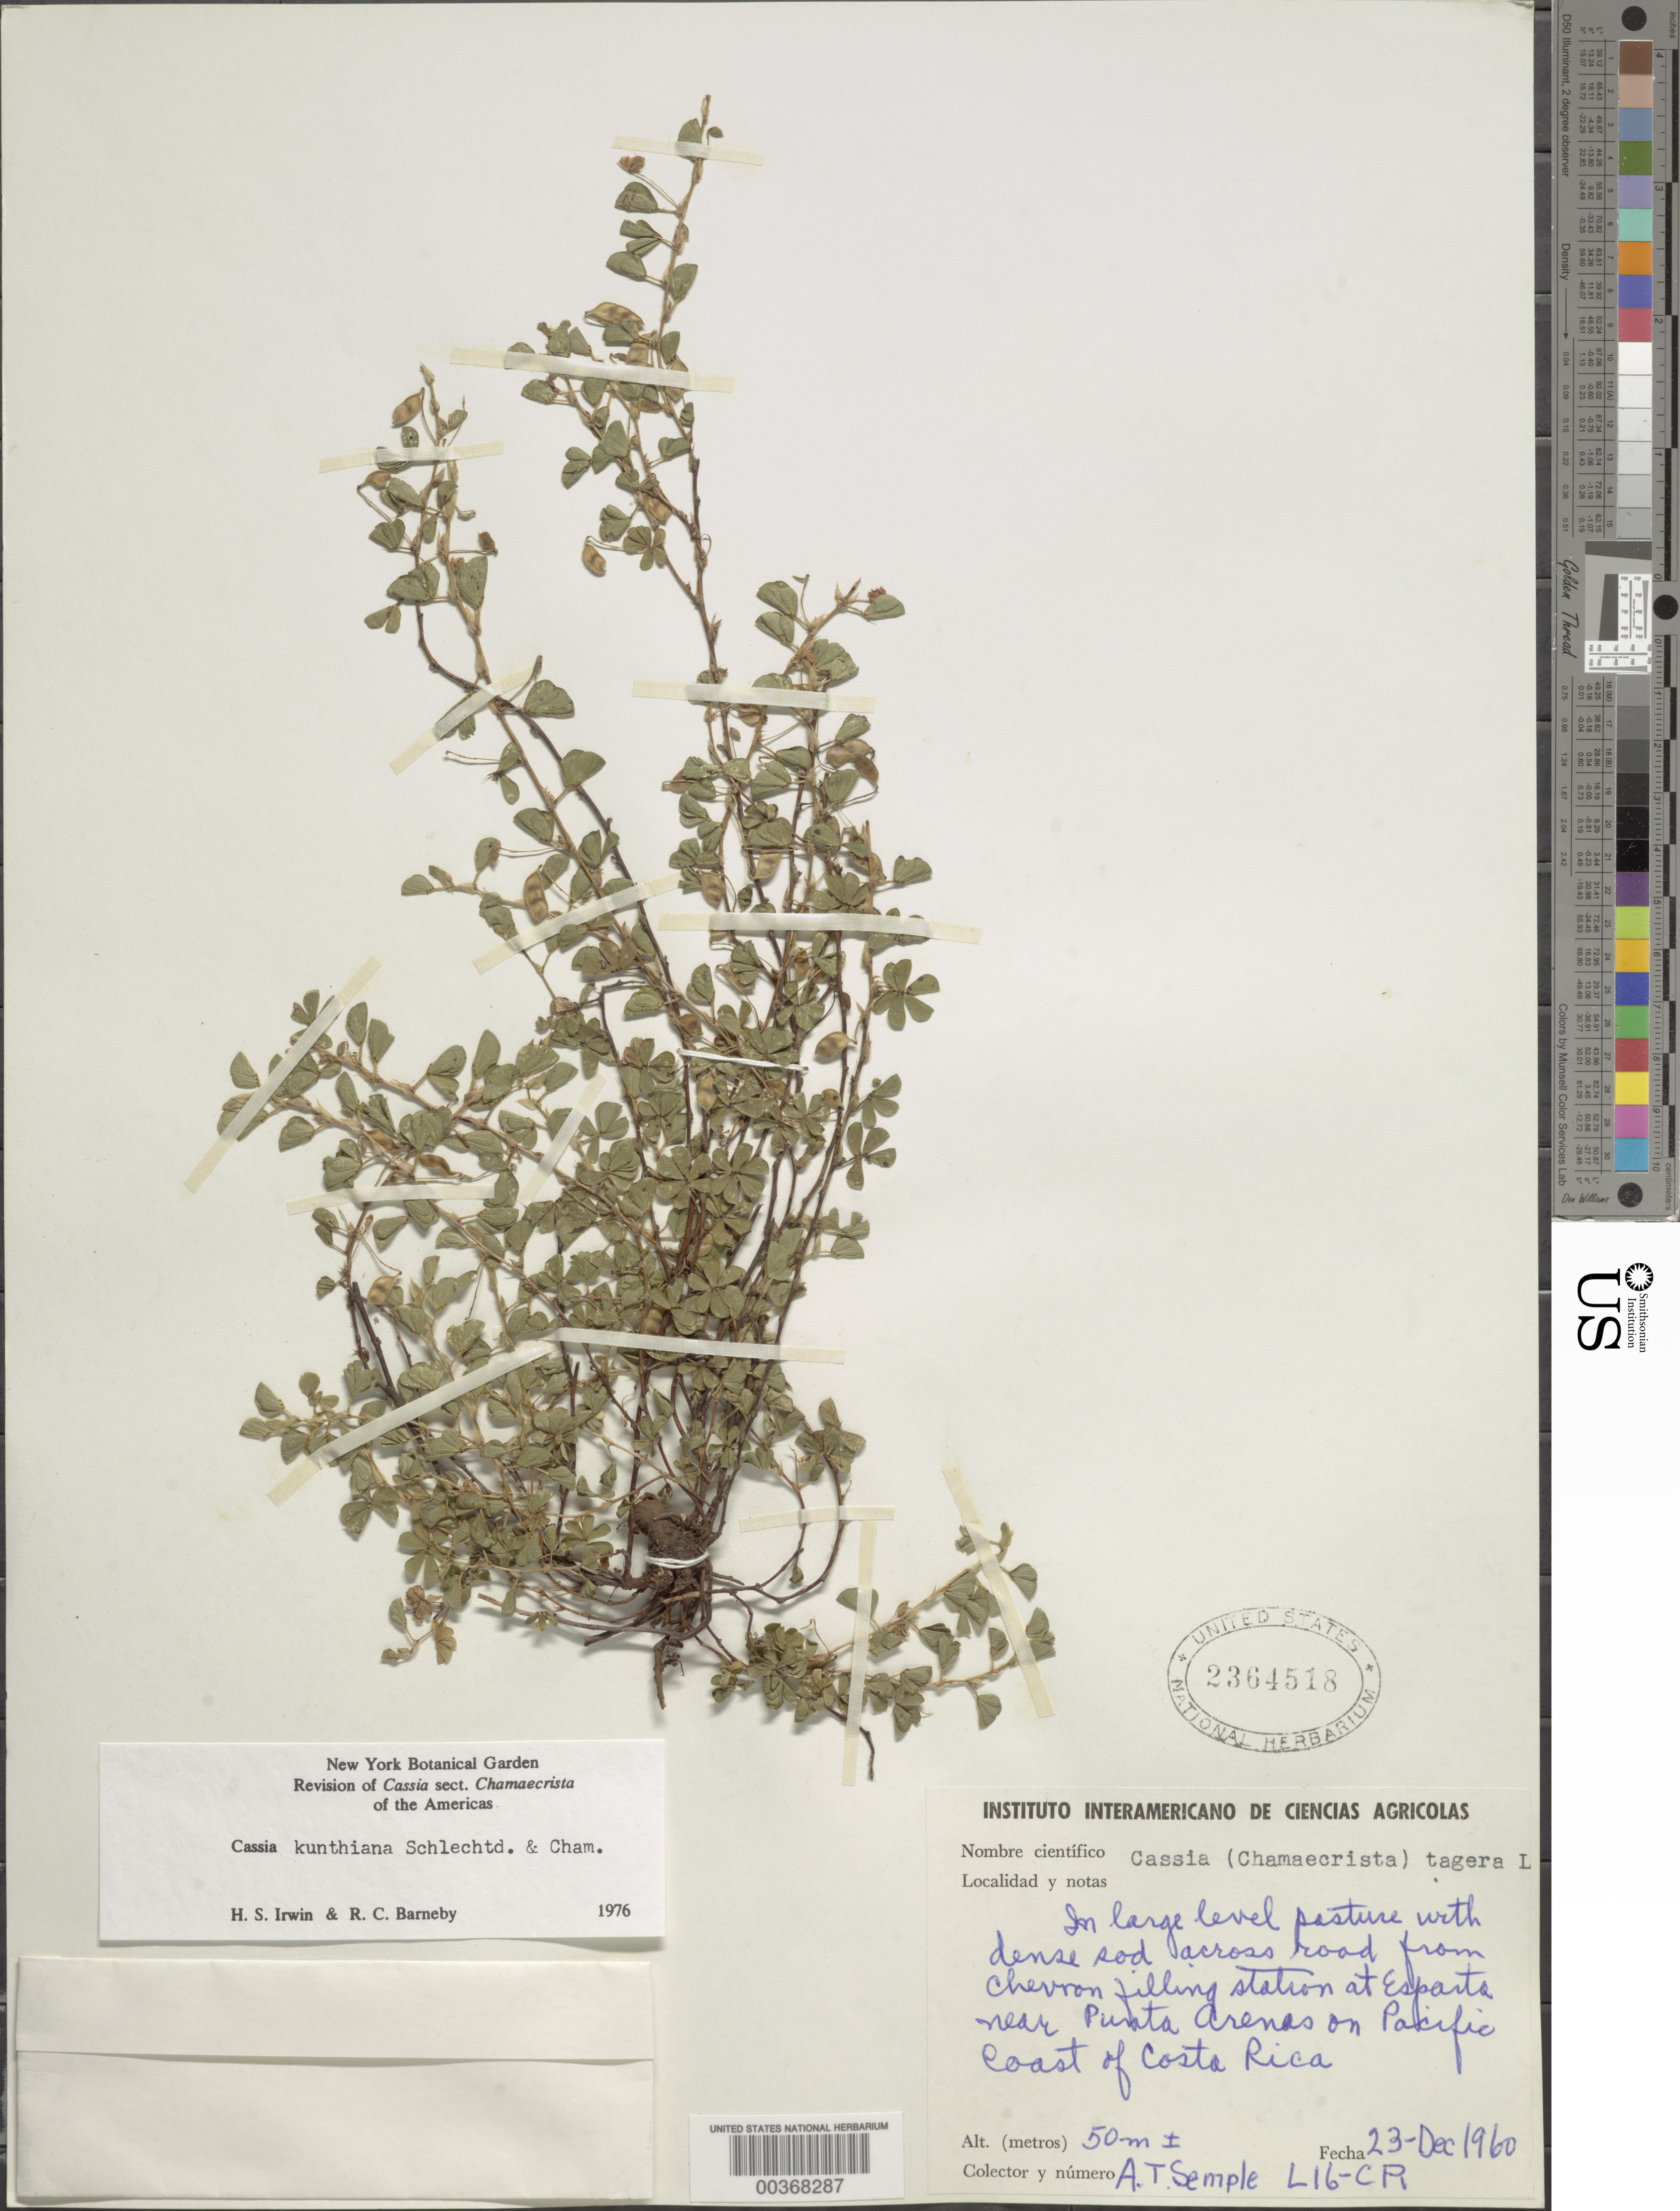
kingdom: Plantae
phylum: Tracheophyta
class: Magnoliopsida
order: Fabales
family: Fabaceae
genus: Chamaecrista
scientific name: Chamaecrista kunthiana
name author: (Schltdl. & Cham.) H.S. Irwin & Barneby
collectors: A. Semple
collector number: L16-cr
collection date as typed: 23 Dec 1960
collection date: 1960-12-23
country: Costa Rica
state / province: Puntarenas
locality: Across road from chevron filling station at esparta near punta arenas on pacific coast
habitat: In large level pasture with dense sod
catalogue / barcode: US 2364518